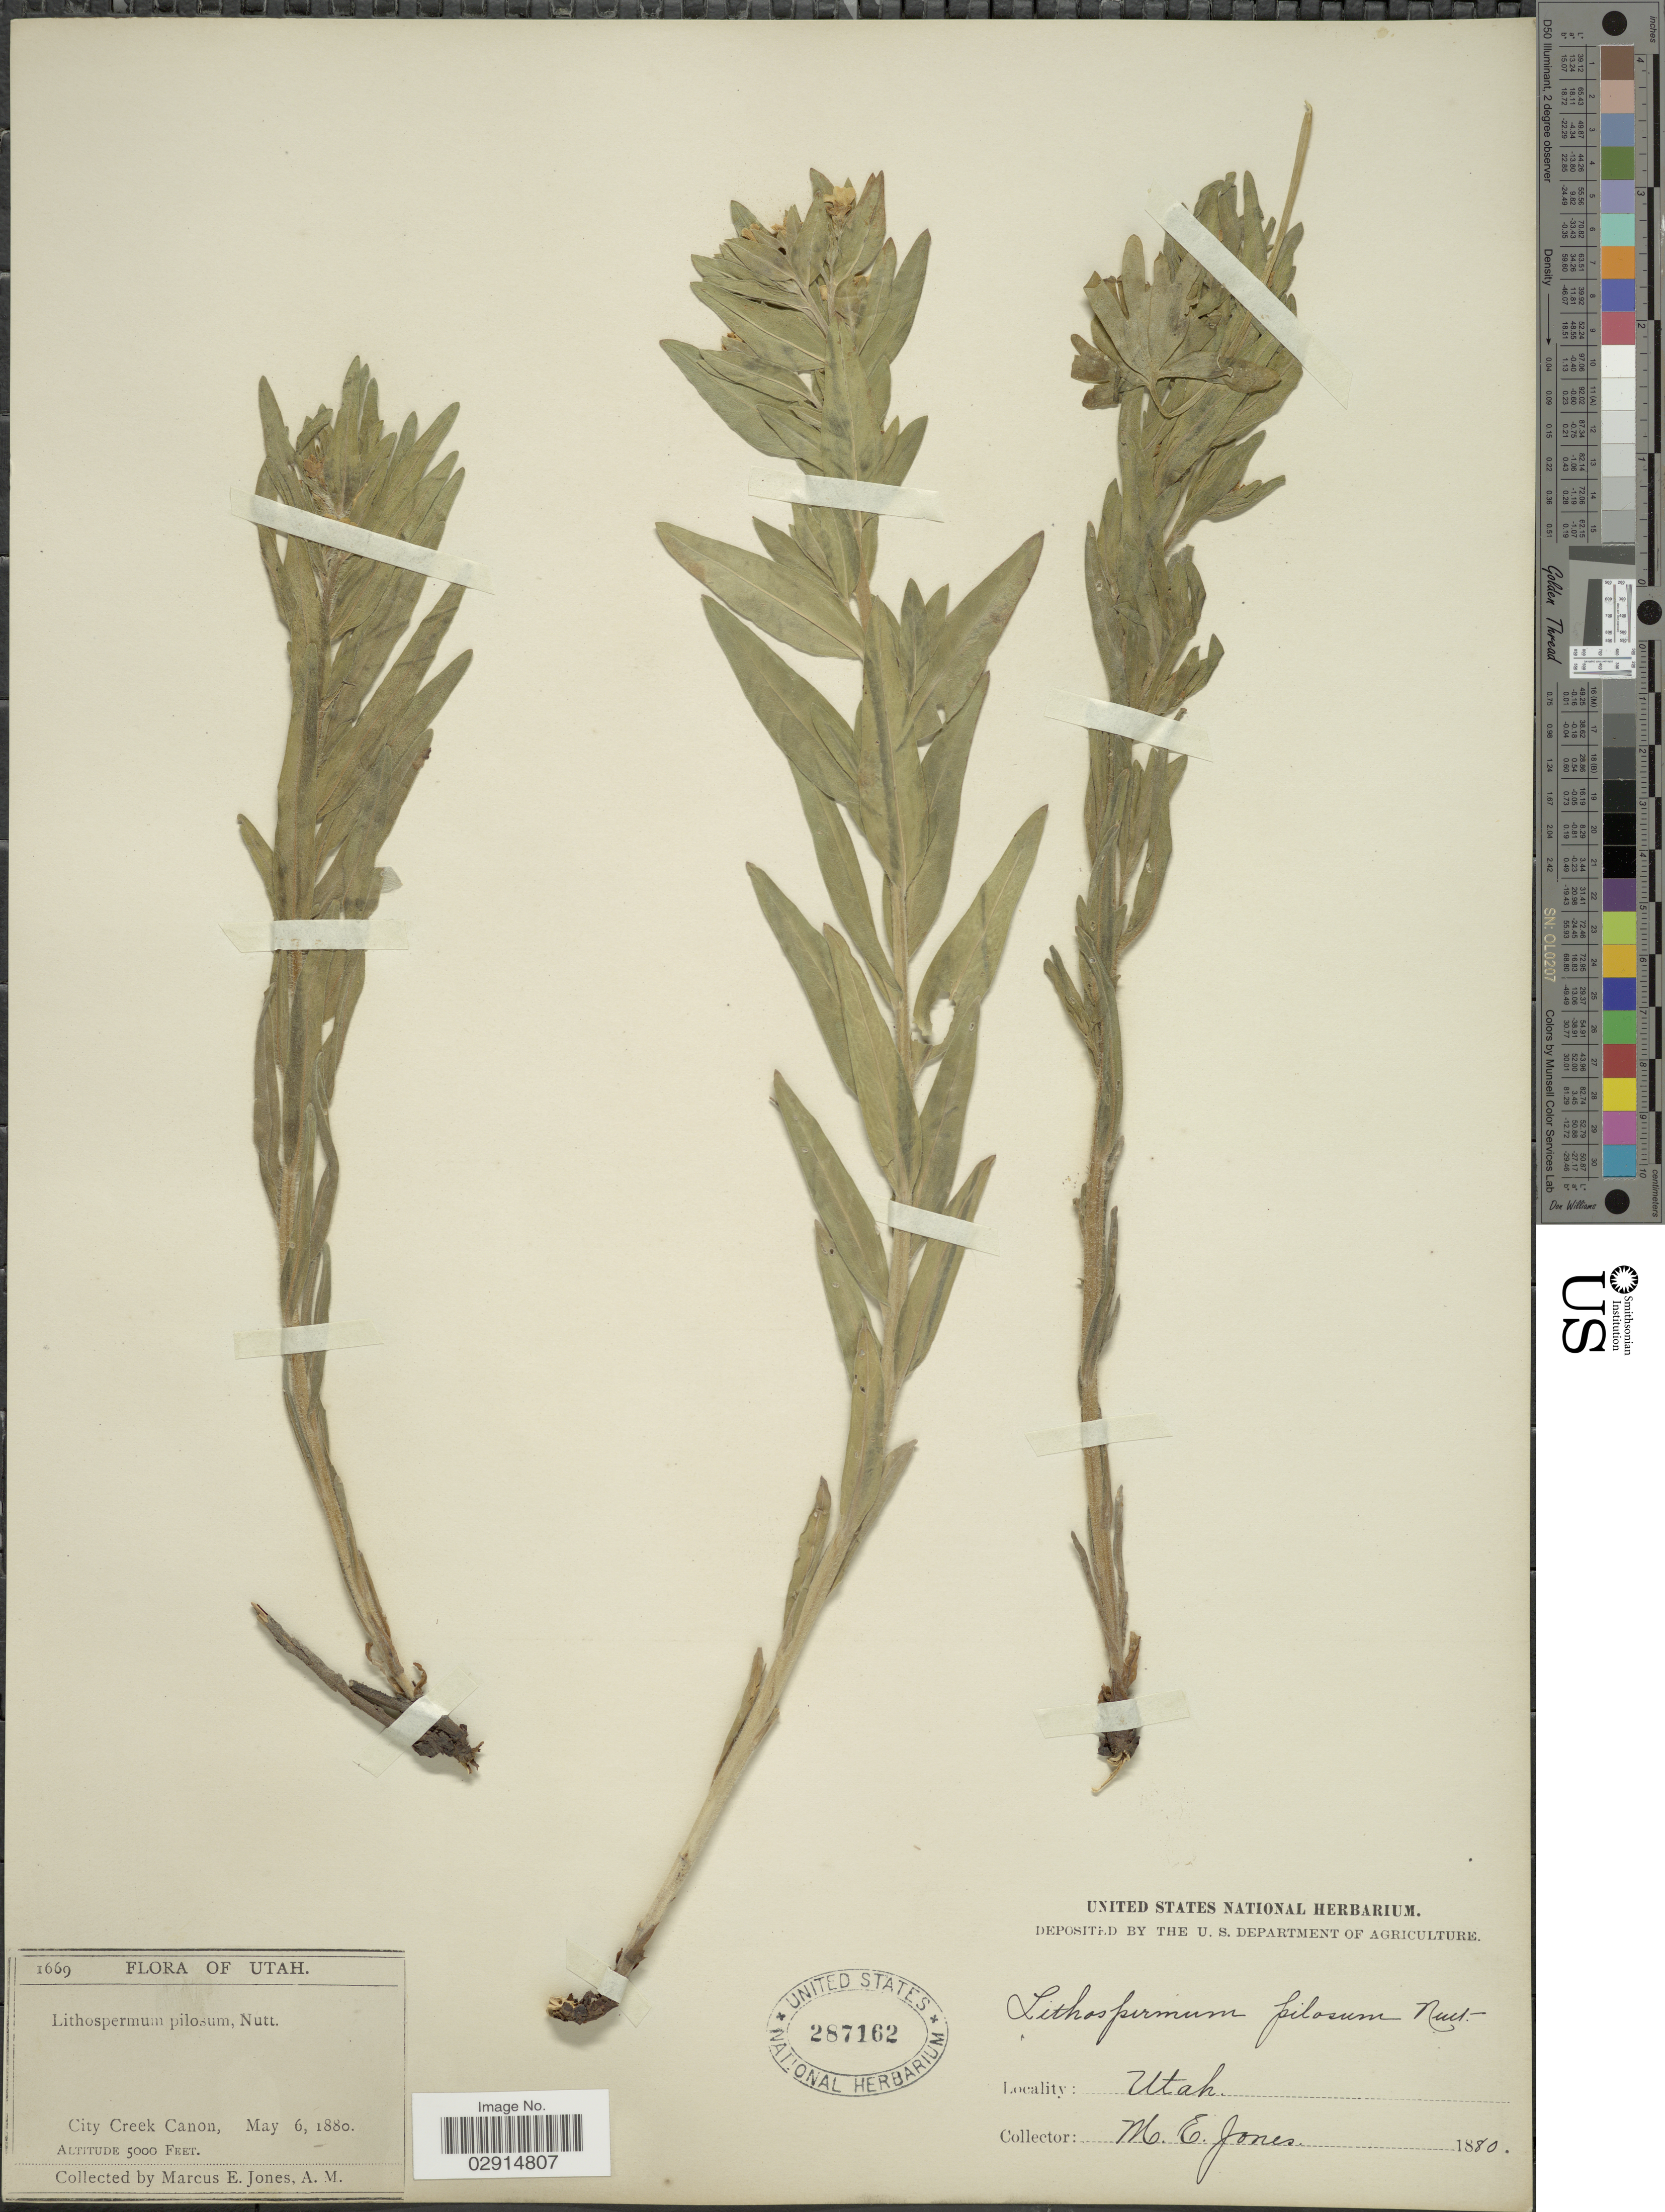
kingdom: Plantae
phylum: Tracheophyta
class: Magnoliopsida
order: Boraginales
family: Boraginaceae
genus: Lithospermum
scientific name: Lithospermum ruderale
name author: Douglas ex Lehm.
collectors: M. E. Jones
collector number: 1669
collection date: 1880-05-06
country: United States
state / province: Utah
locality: City Creek Canon.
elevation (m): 1524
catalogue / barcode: US 287162